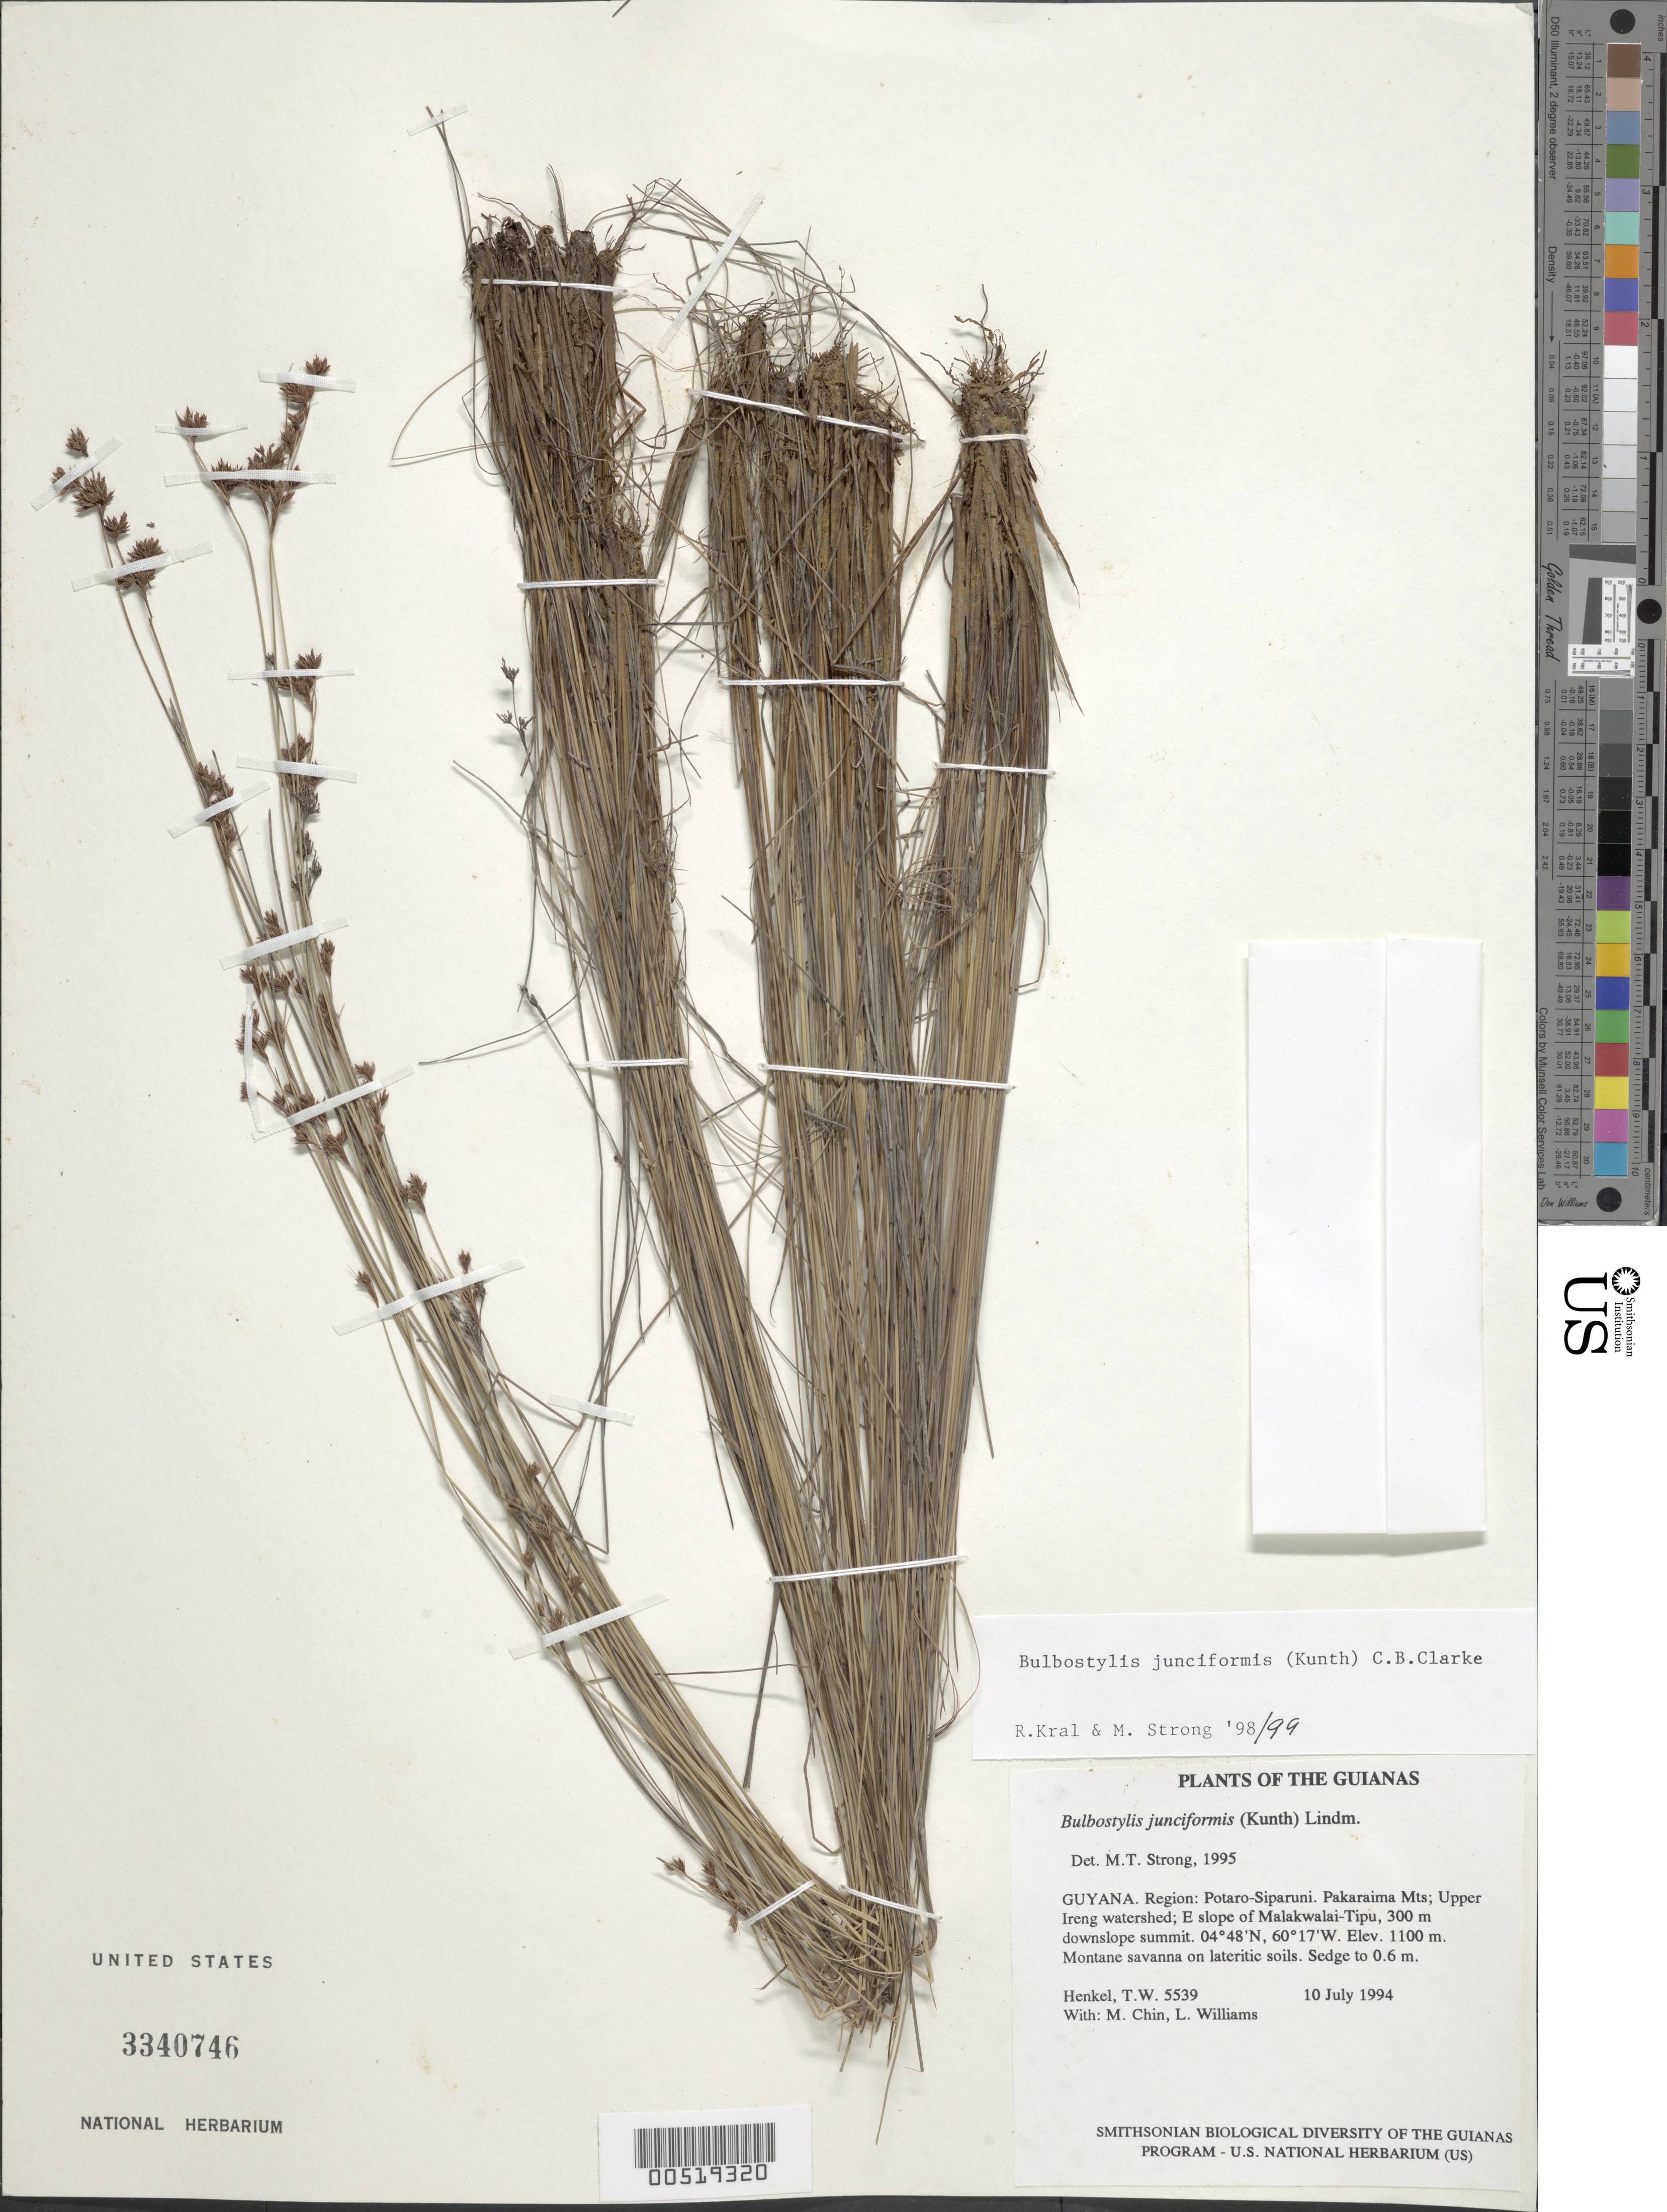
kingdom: Plantae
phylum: Tracheophyta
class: Liliopsida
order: Poales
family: Cyperaceae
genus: Bulbostylis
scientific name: Bulbostylis junciformis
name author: (Kunth) C.B. Clarke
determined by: Strong, M. T., (US), Smithsonian Institution - National Museum of Natural History (UNITED STATES)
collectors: T. Henkel, M. Chin & L. Williams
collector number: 5539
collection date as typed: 10 July 1994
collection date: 1994-07-10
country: Guyana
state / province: Potaro-Siparuni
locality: Pakaraima Mts; Upper Ireng watershed; E slope of Malakwalai-Tipu, 300 m downslope summit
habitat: Montane savanna on lateritic soils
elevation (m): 1100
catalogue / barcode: US 3340746